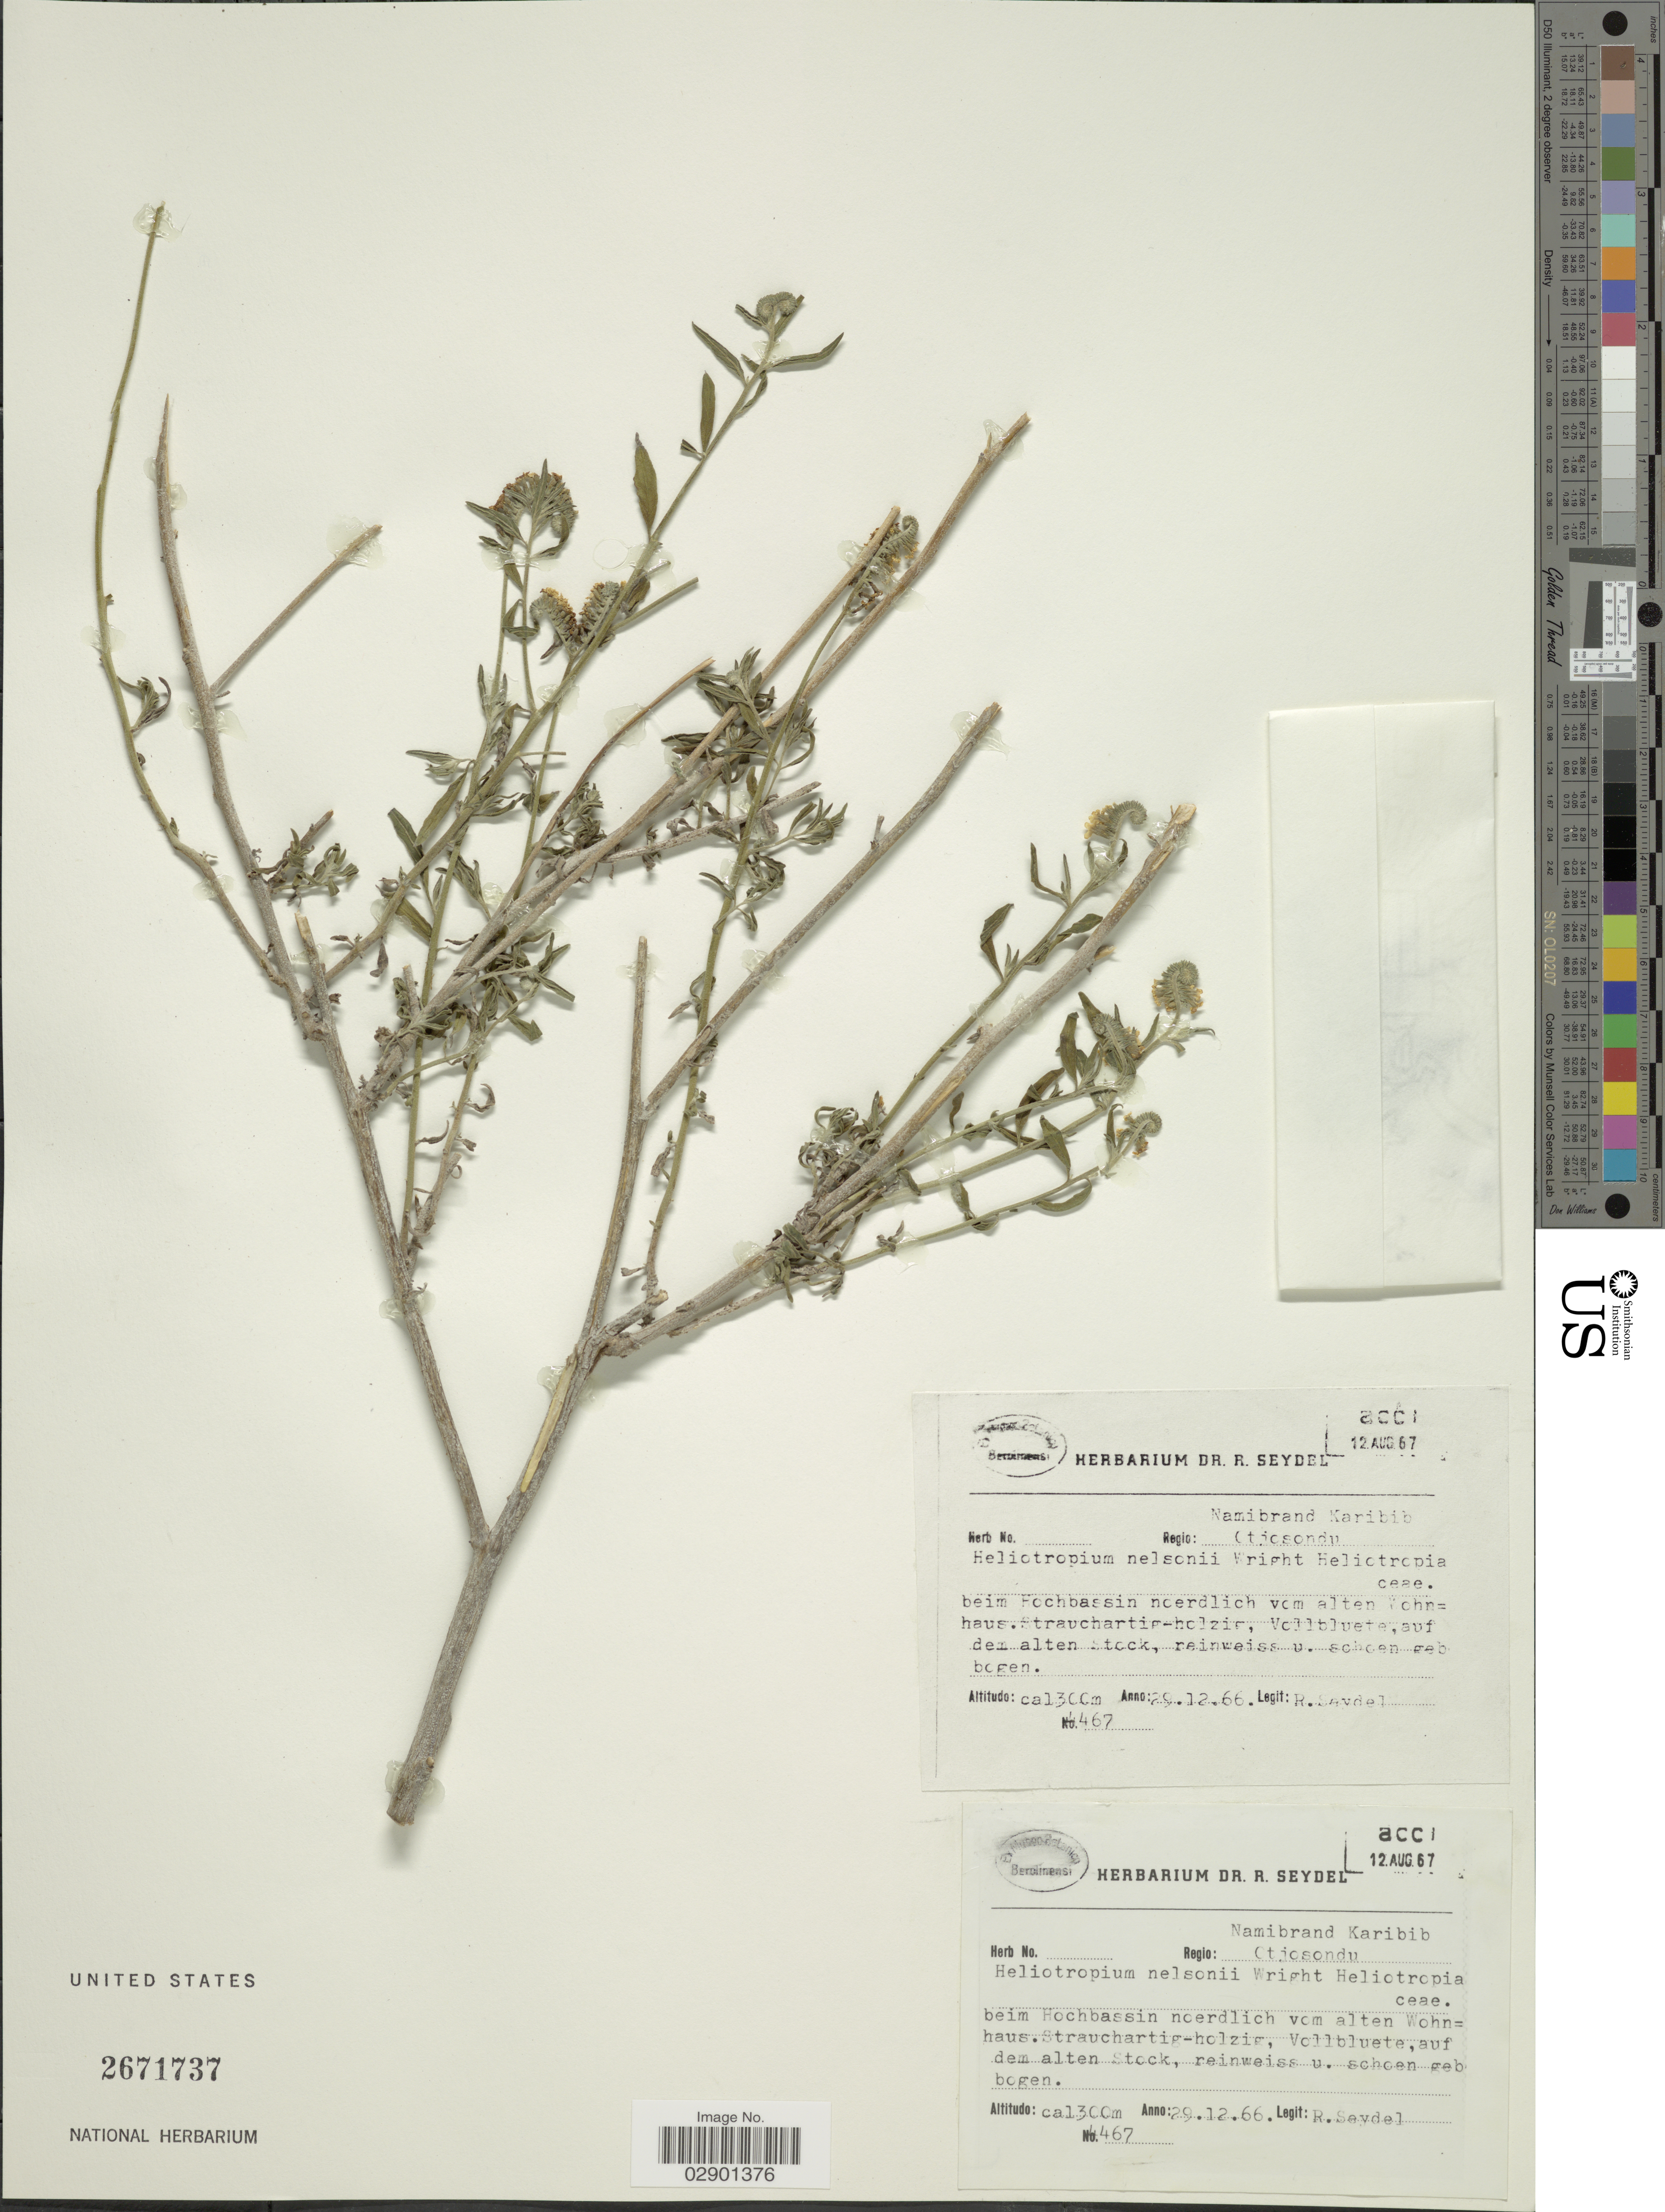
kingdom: Plantae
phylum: Tracheophyta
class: Magnoliopsida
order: Boraginales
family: Heliotropiaceae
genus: Heliotropium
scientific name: Heliotropium nelsonii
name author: C.H. Wright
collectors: R. Seydel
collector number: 4467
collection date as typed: Transcribed d/m/y: 29/12/66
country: Namibia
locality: Namibrand Karibib. Regio: Otjosondu.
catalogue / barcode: US 2671737